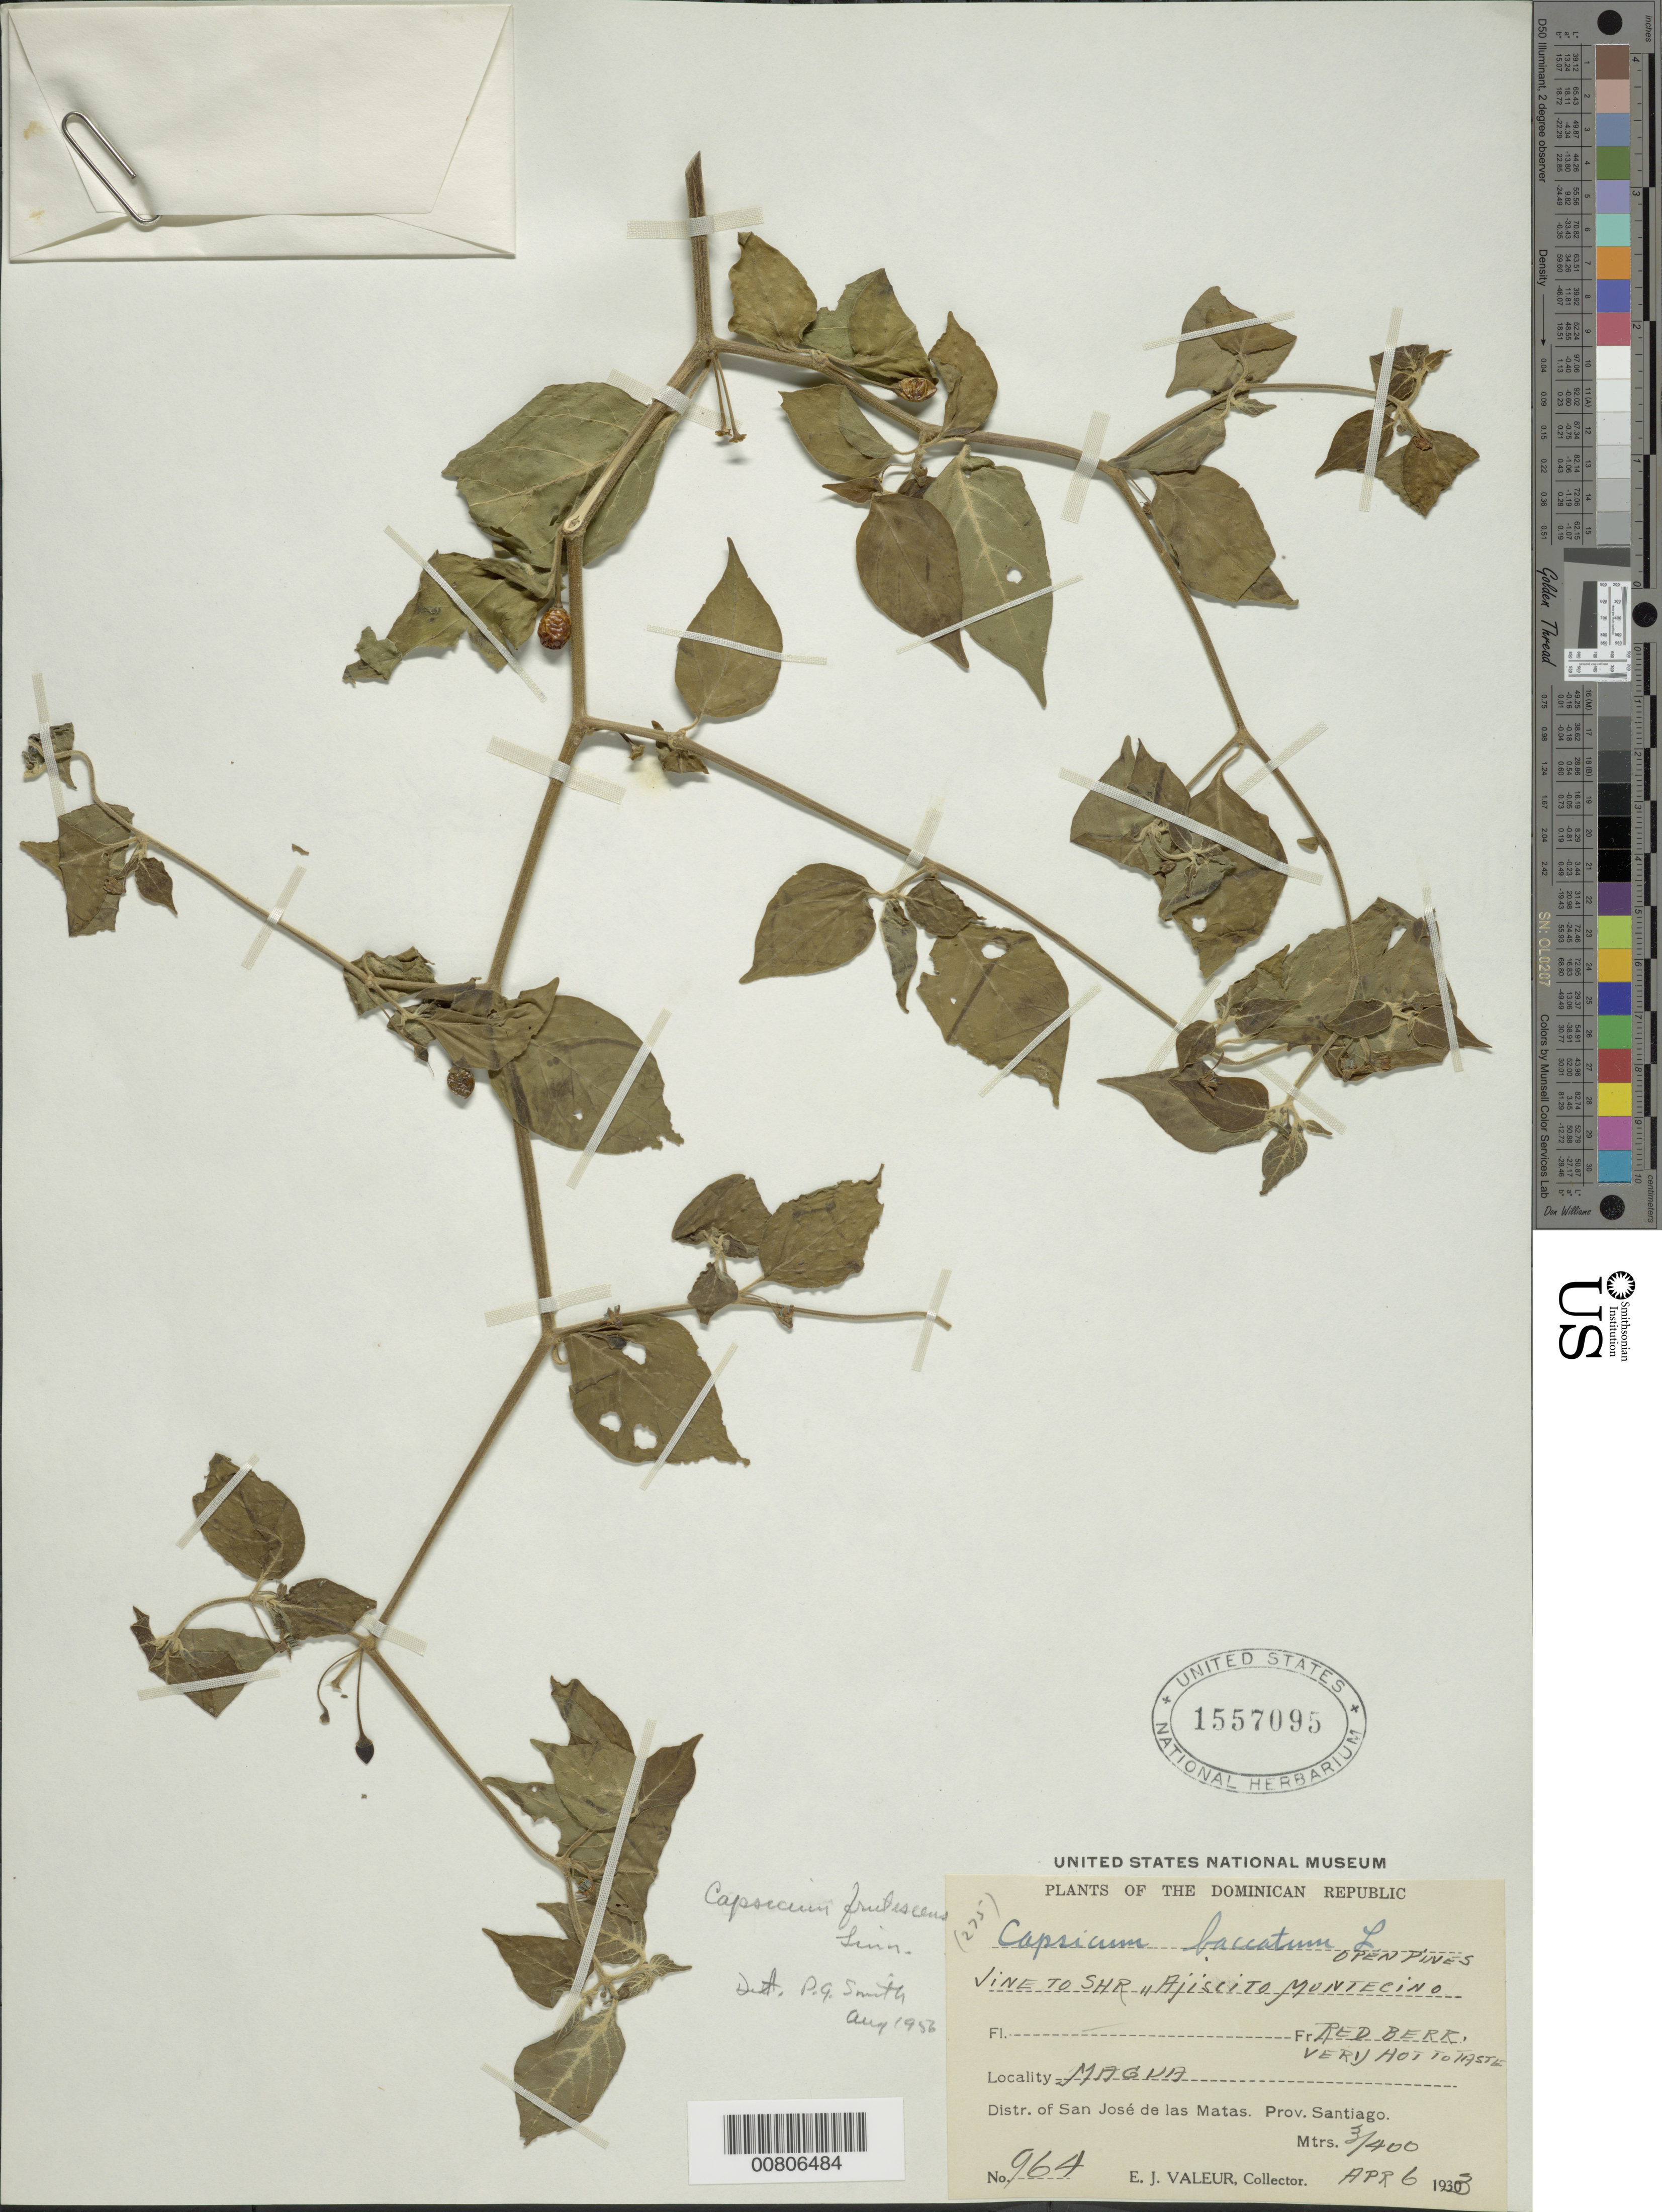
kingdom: Plantae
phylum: Tracheophyta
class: Magnoliopsida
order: Solanales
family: Solanaceae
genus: Capsicum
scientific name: Capsicum frutescens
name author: L.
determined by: Smith, P. G.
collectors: E. Valeur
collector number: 964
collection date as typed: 06 Apr 1933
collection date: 1933-04-06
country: Dominican Republic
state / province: Santiago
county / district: San José de las Matas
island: Hispaniola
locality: Magua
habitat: Open pines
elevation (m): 300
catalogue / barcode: US 1557095